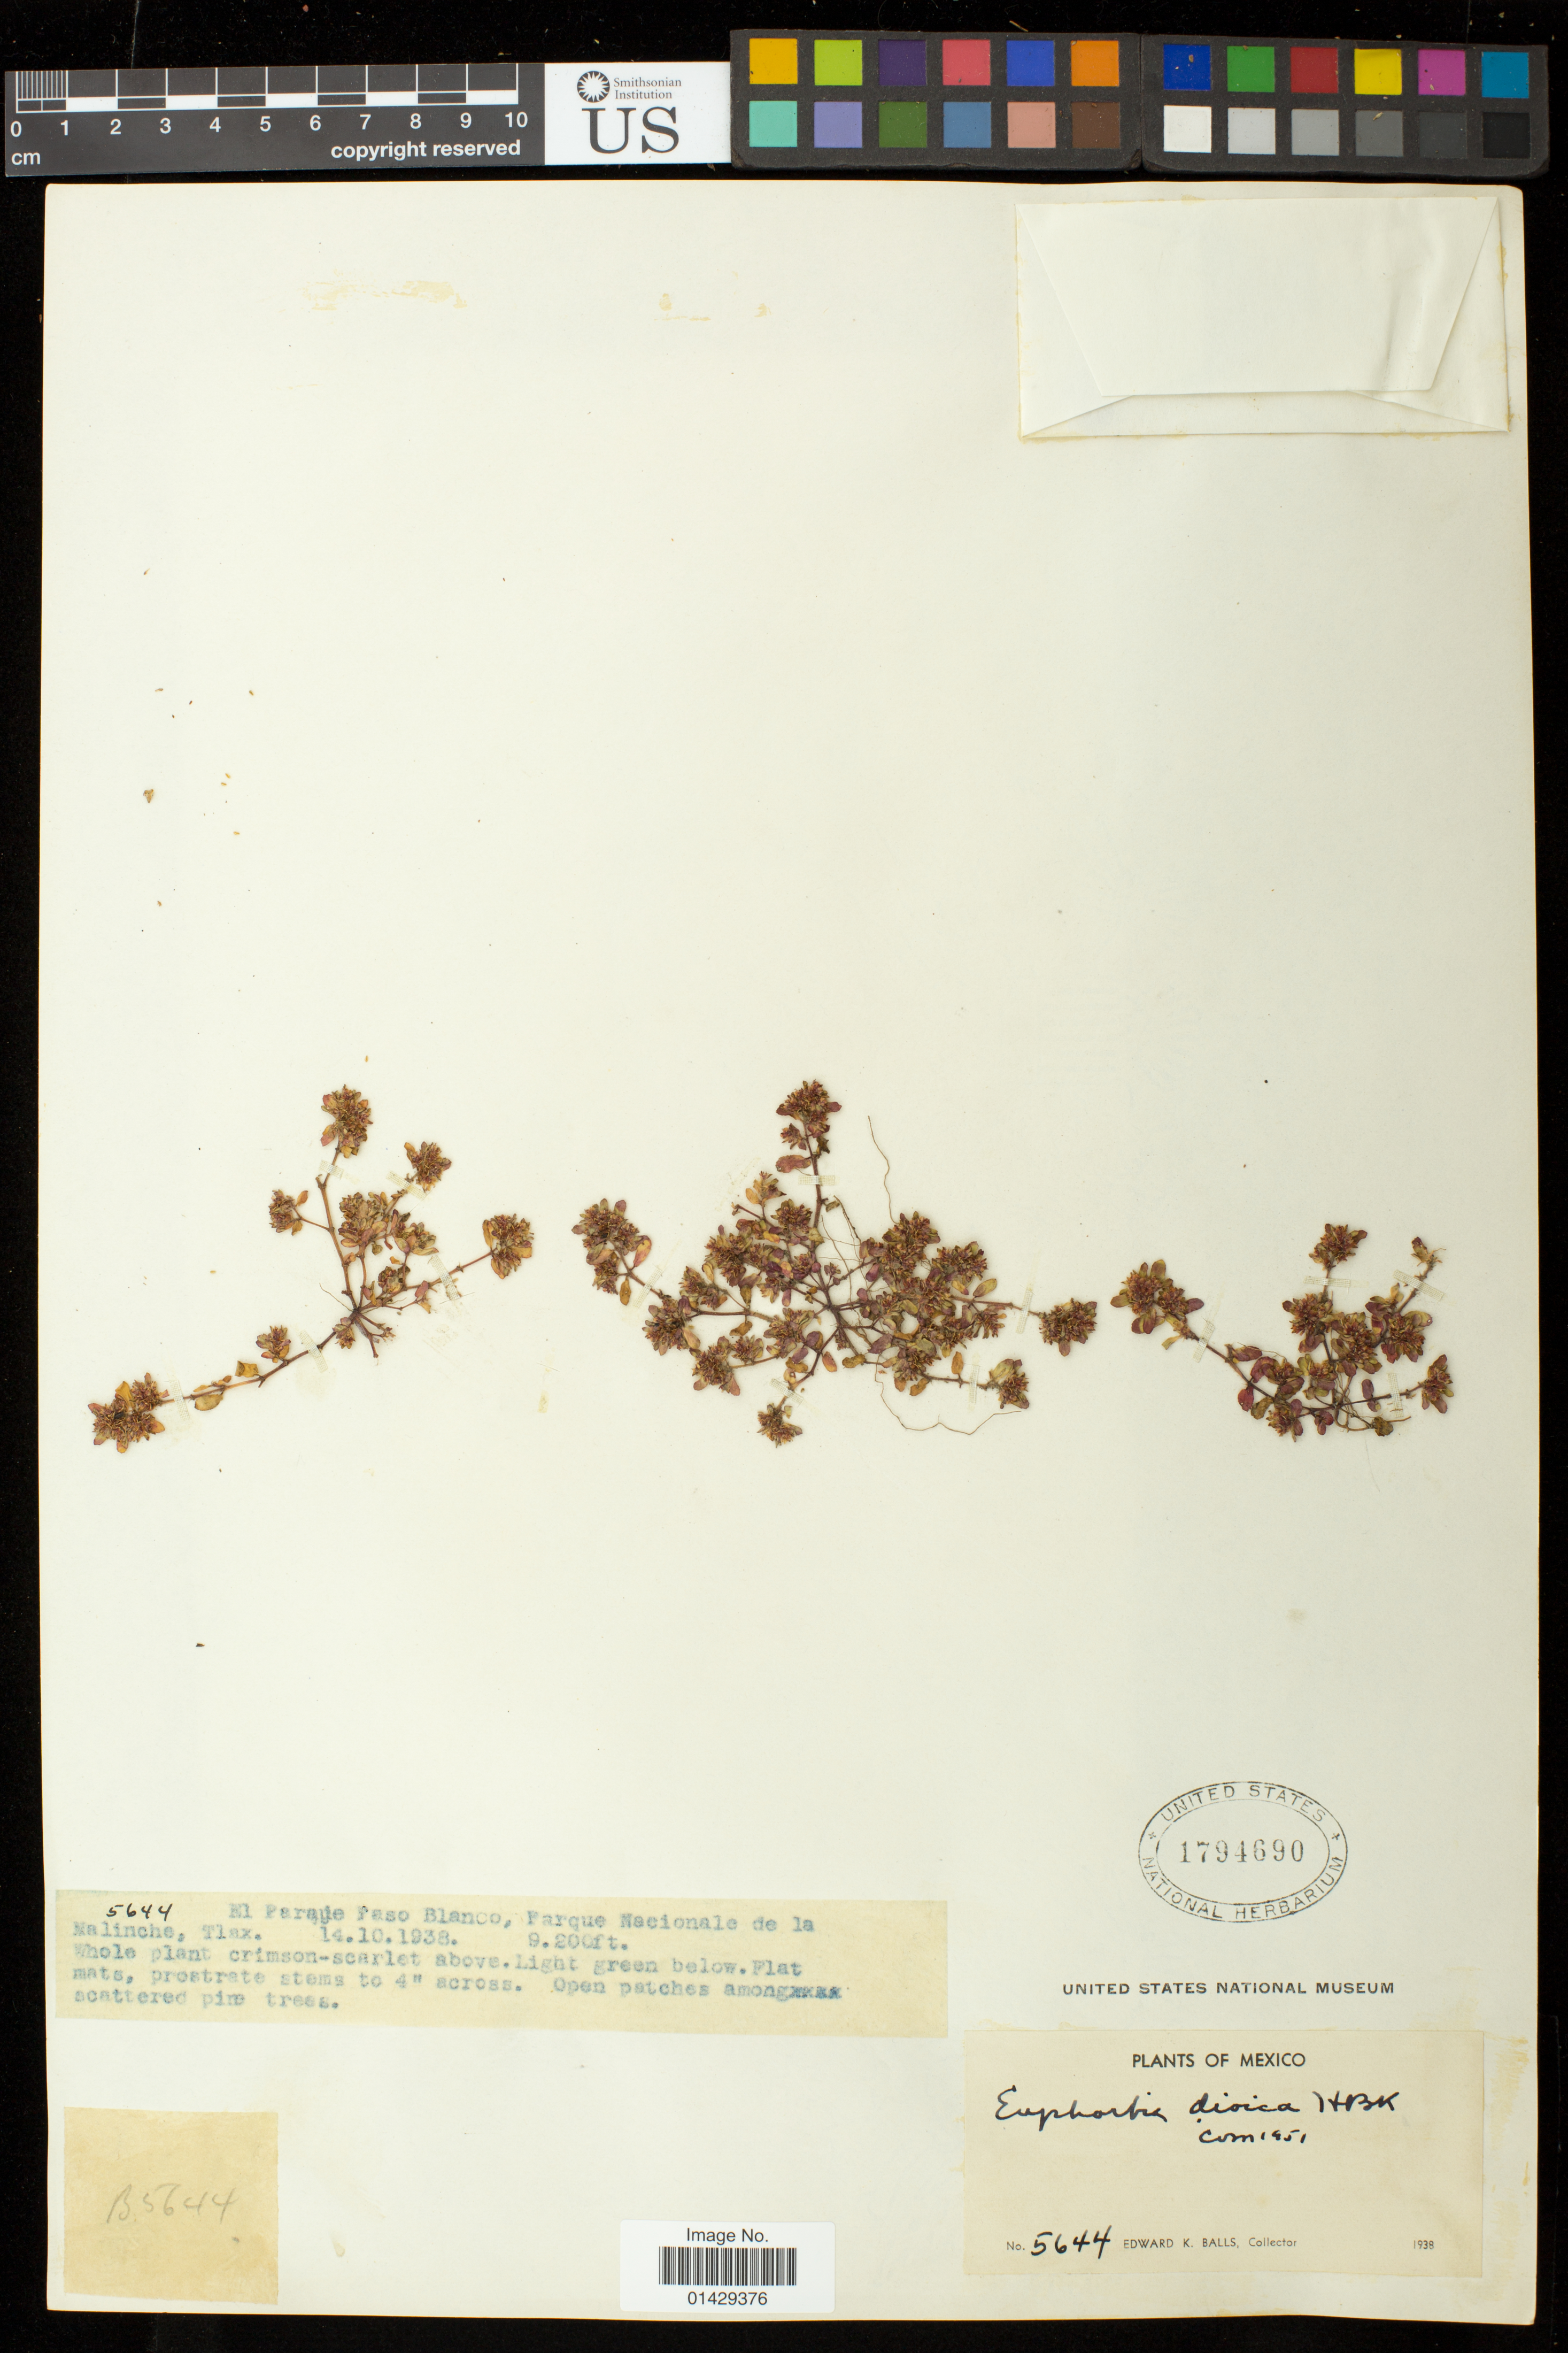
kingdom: Plantae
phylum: Tracheophyta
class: Magnoliopsida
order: Malpighiales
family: Euphorbiaceae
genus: Euphorbia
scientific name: Euphorbia dioeca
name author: Kunth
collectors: E. K. Balls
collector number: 5644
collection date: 1938-10-14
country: Mexico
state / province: Tlaxcala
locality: El Paraje Paso Blanco, Parque Nacionale de la Malinche, Tlax.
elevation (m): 2804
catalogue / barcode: US 1794690